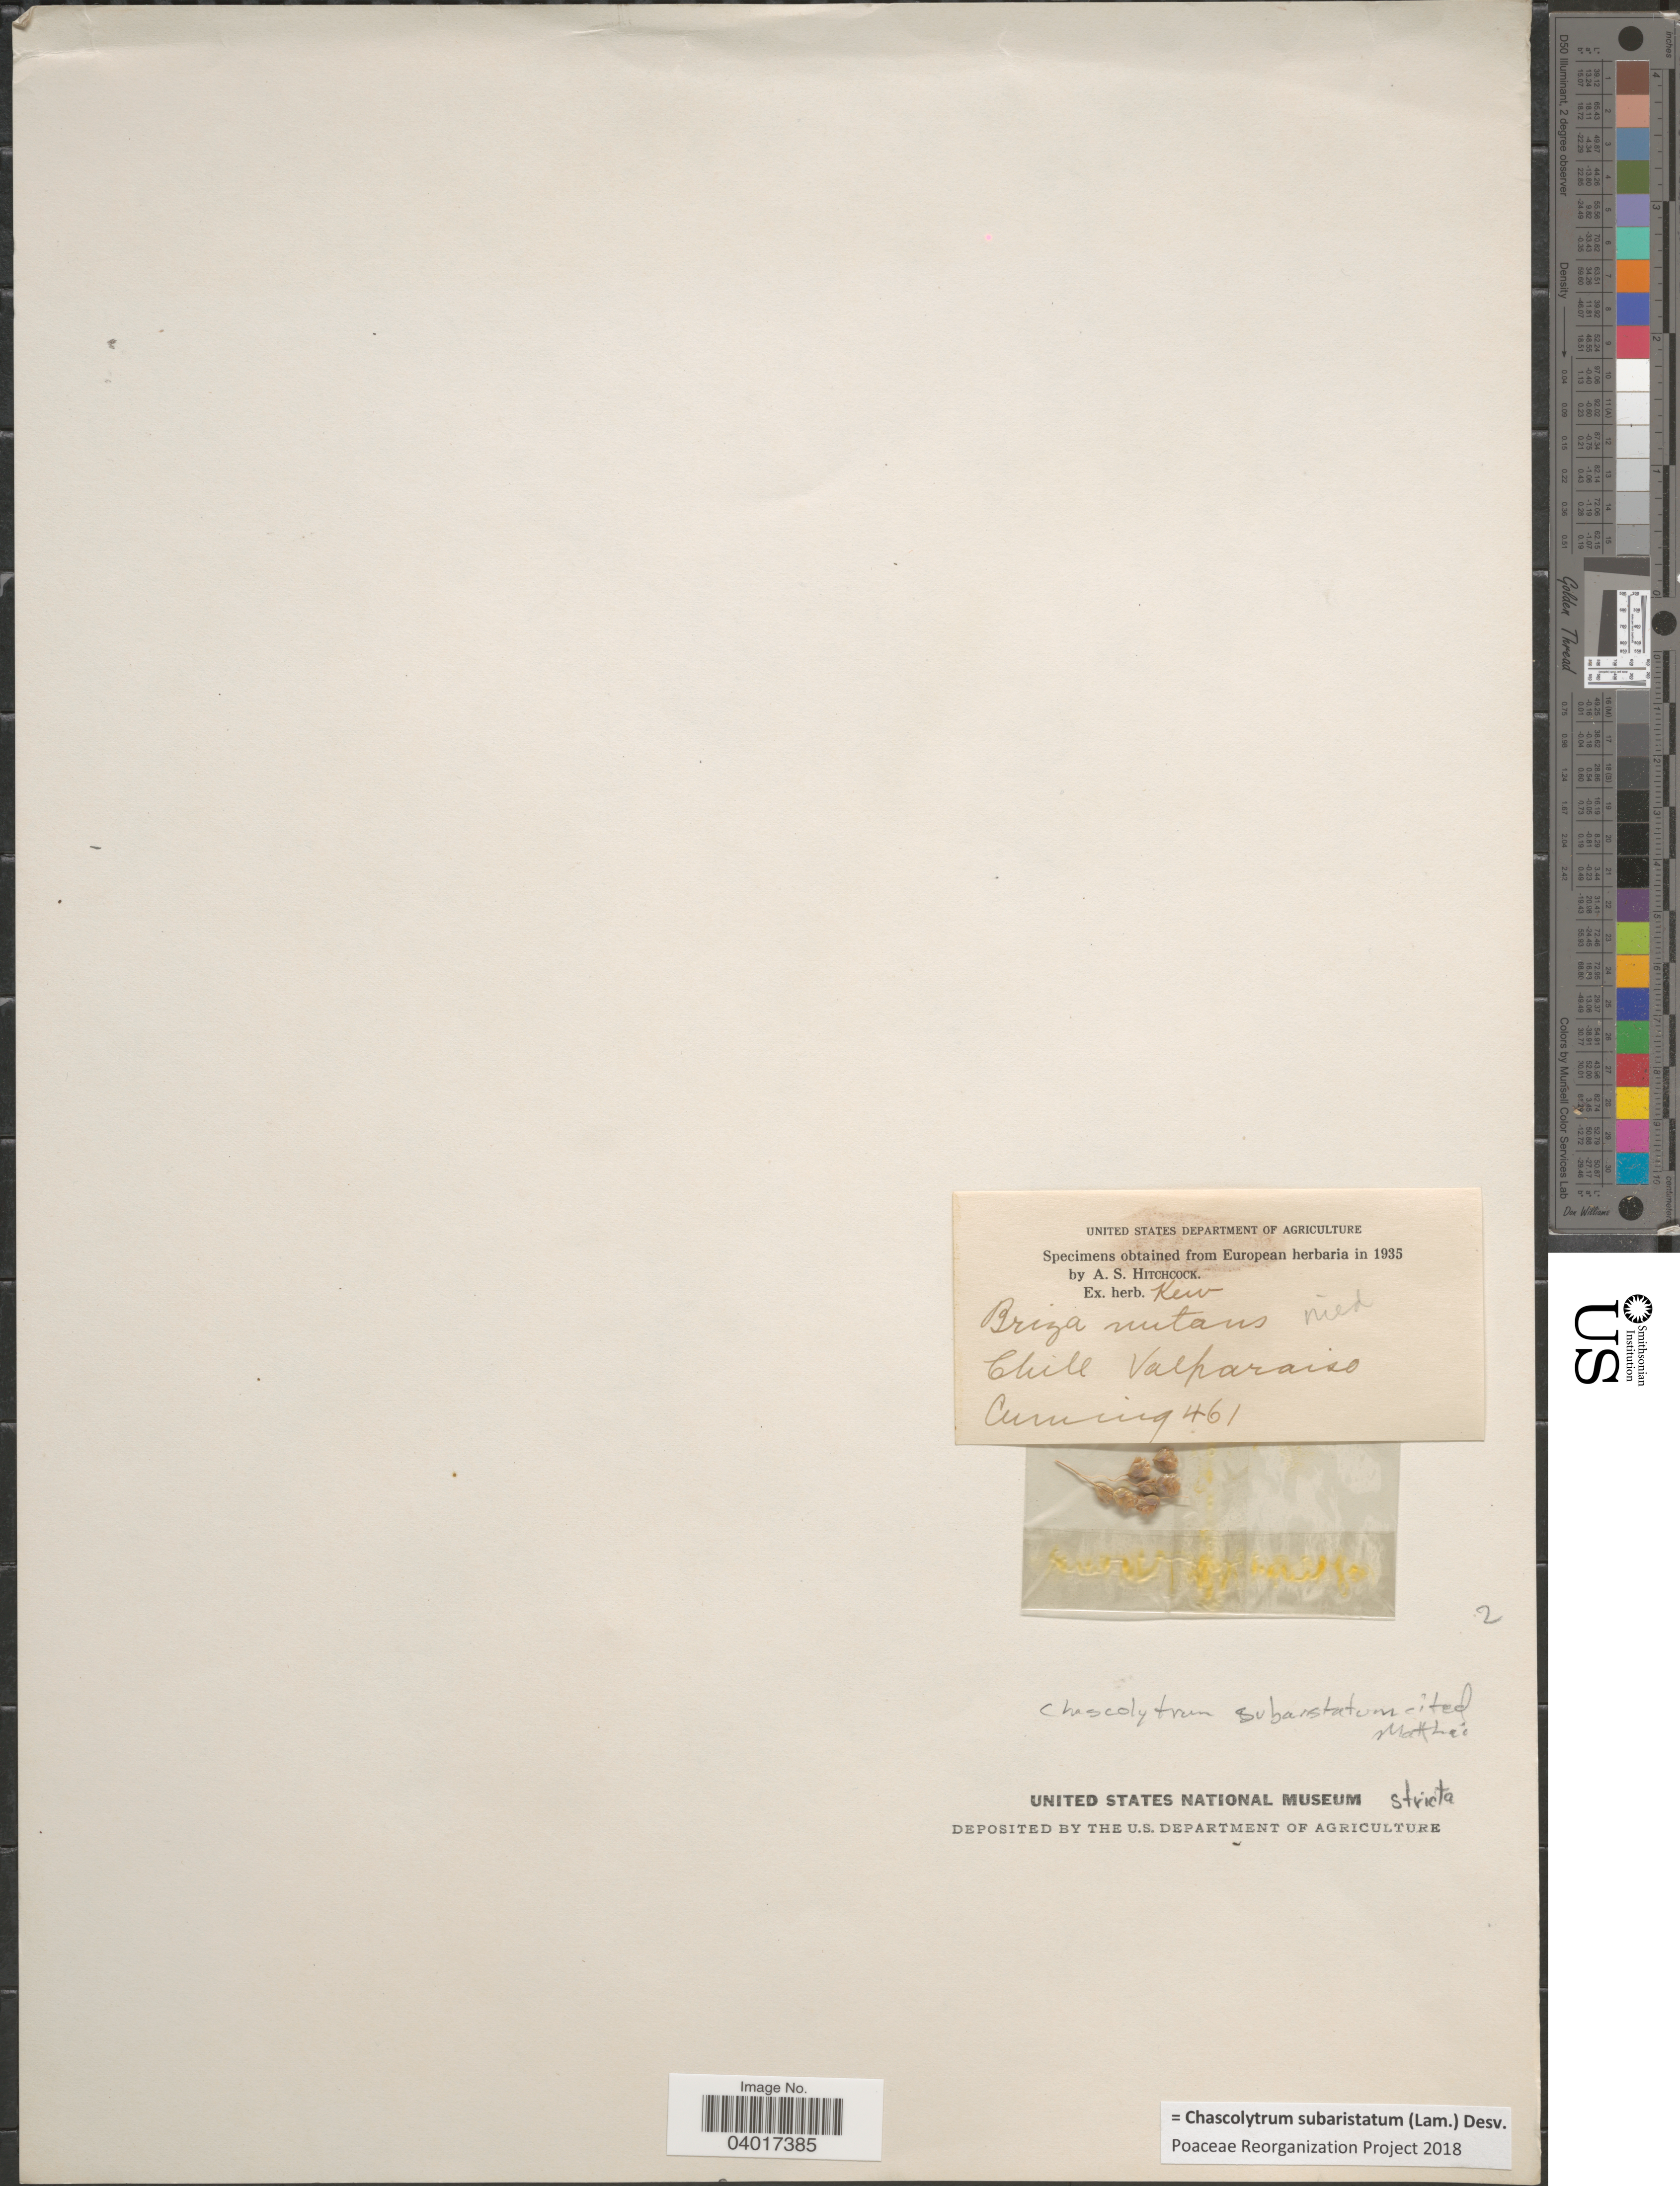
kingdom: Plantae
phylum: Tracheophyta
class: Liliopsida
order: Poales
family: Poaceae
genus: Chascolytrum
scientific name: Chascolytrum subaristatum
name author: (Lam.) Desv.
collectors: Cumming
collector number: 461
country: Chile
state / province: Valparaíso (V)